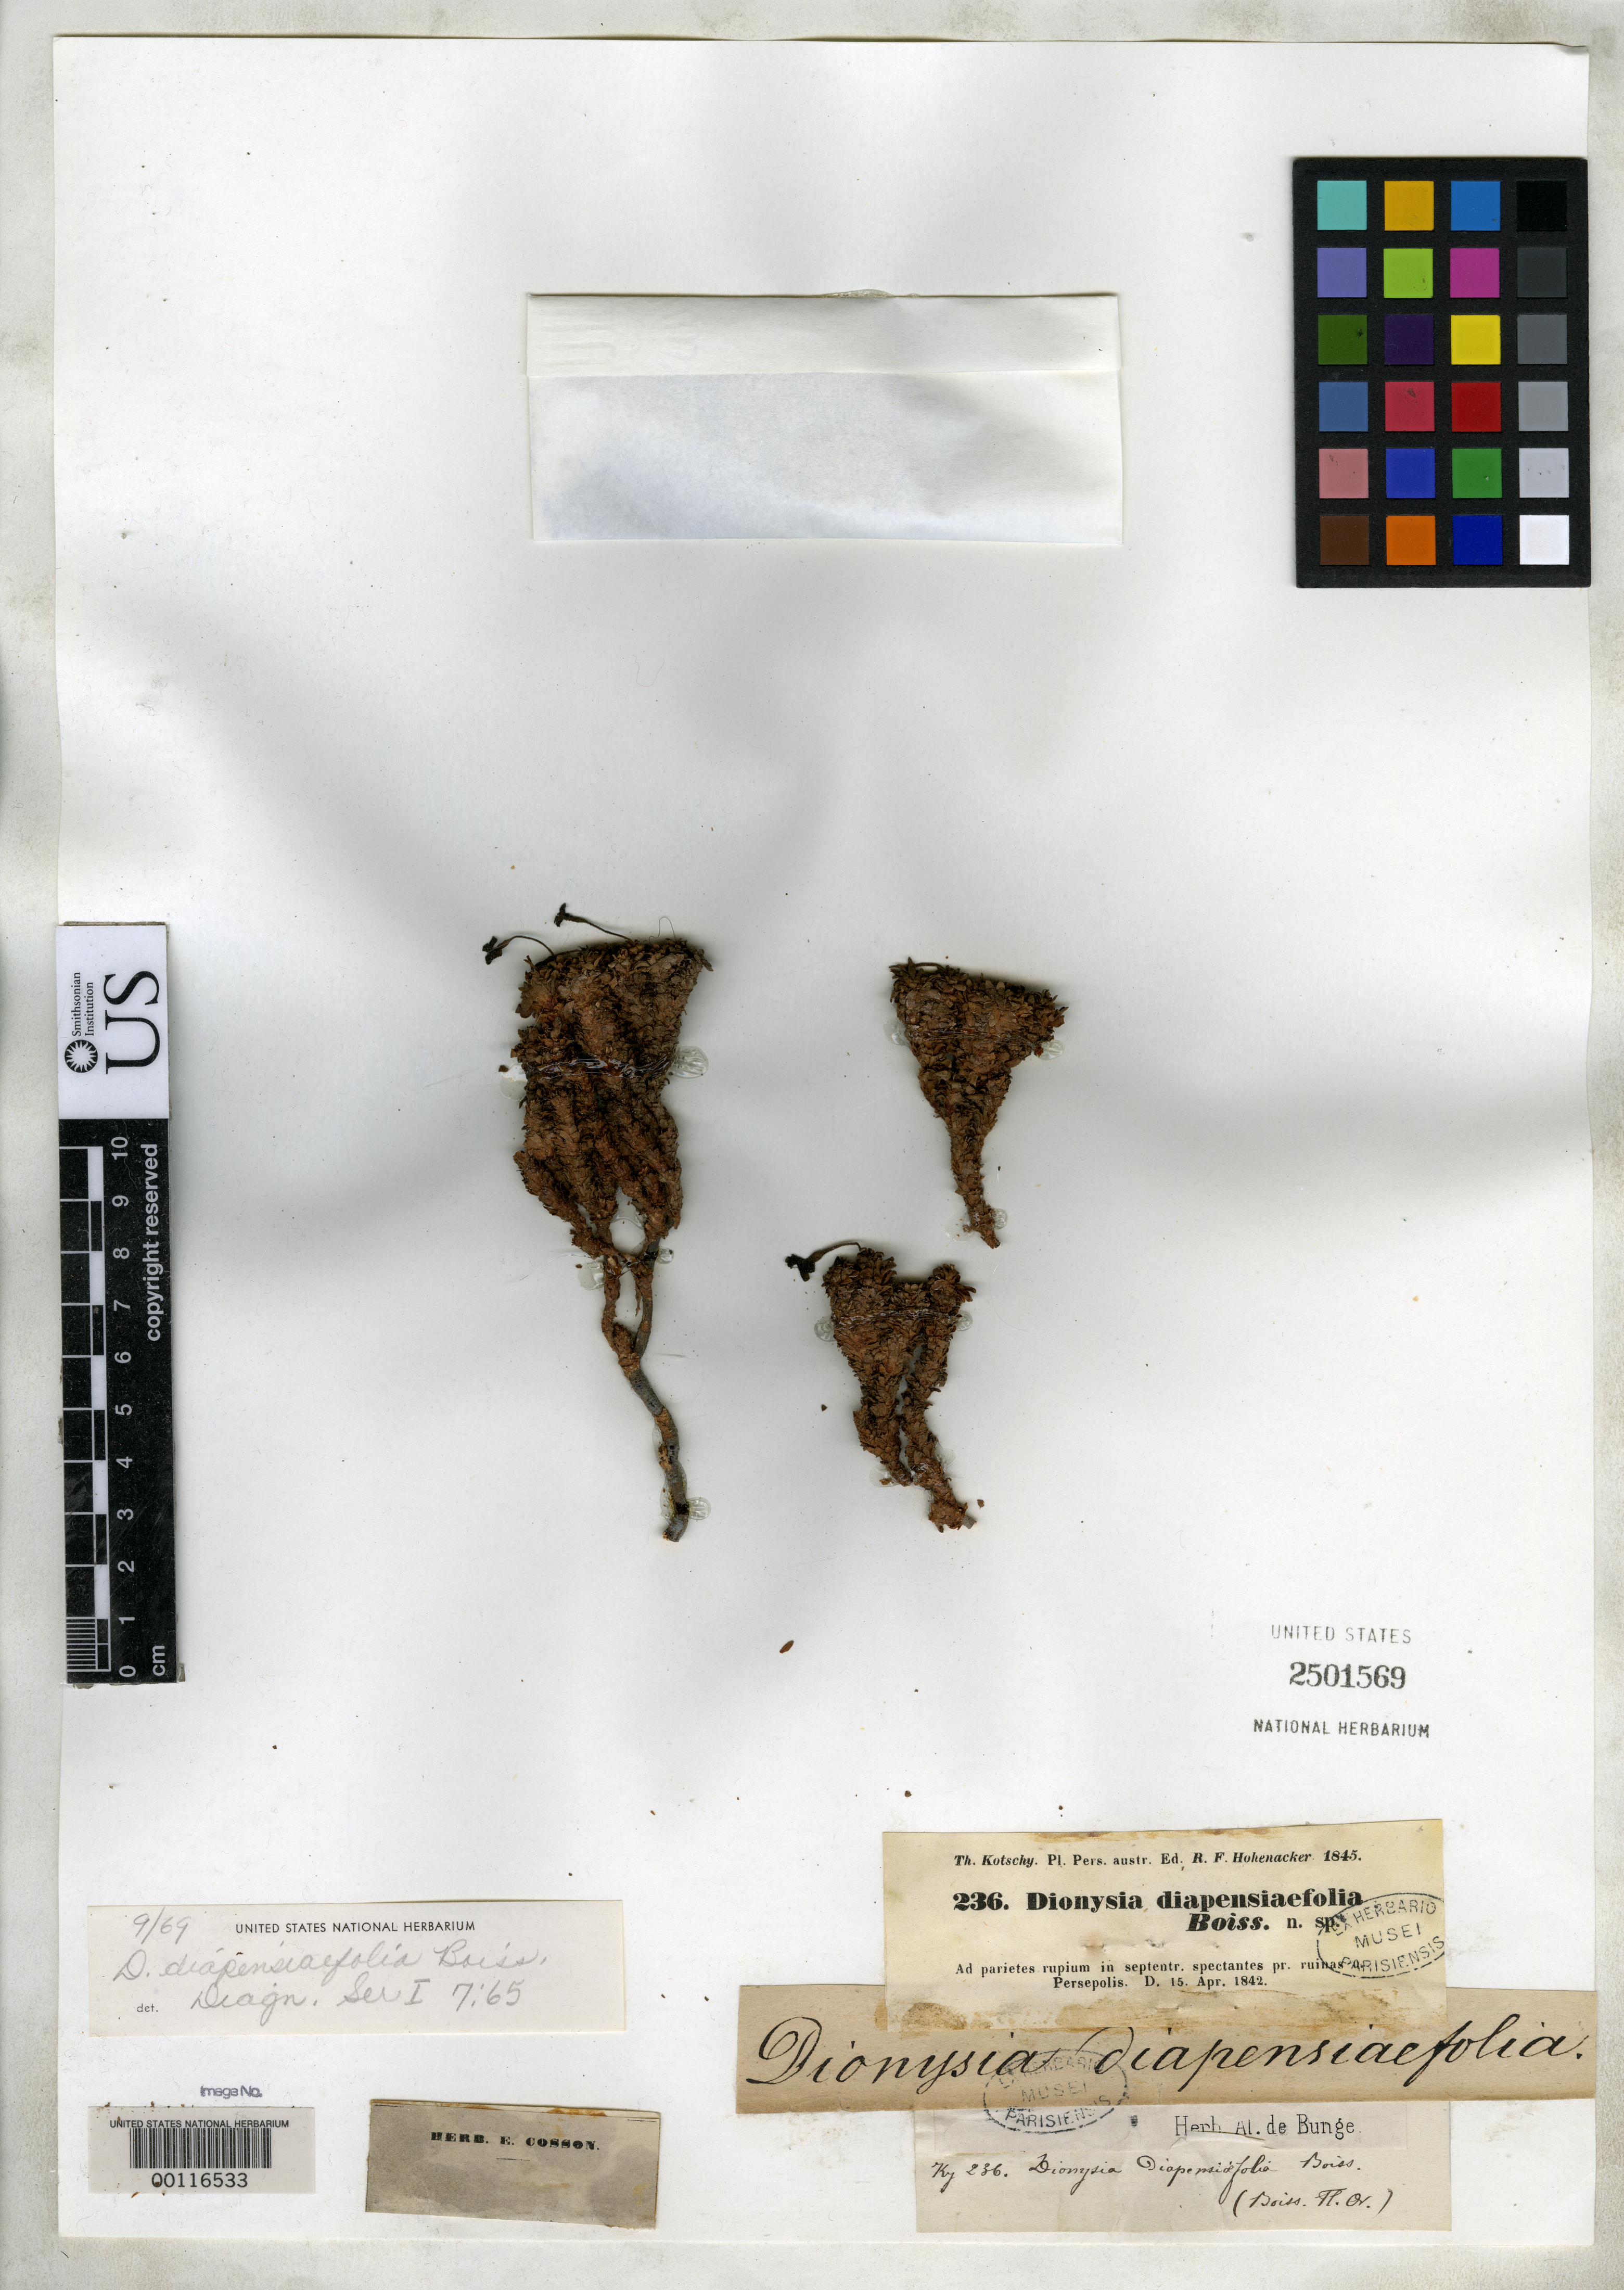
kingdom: Plantae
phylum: Tracheophyta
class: Magnoliopsida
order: Ericales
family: Primulaceae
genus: Dionysia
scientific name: Dionysia diapensiaefolia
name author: Boiss.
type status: Isotype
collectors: K. G. Kotschy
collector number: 236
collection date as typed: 15 Apr 1842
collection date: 1842-04-15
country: Iran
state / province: Fars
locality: Persepolis.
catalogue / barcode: US 2501569